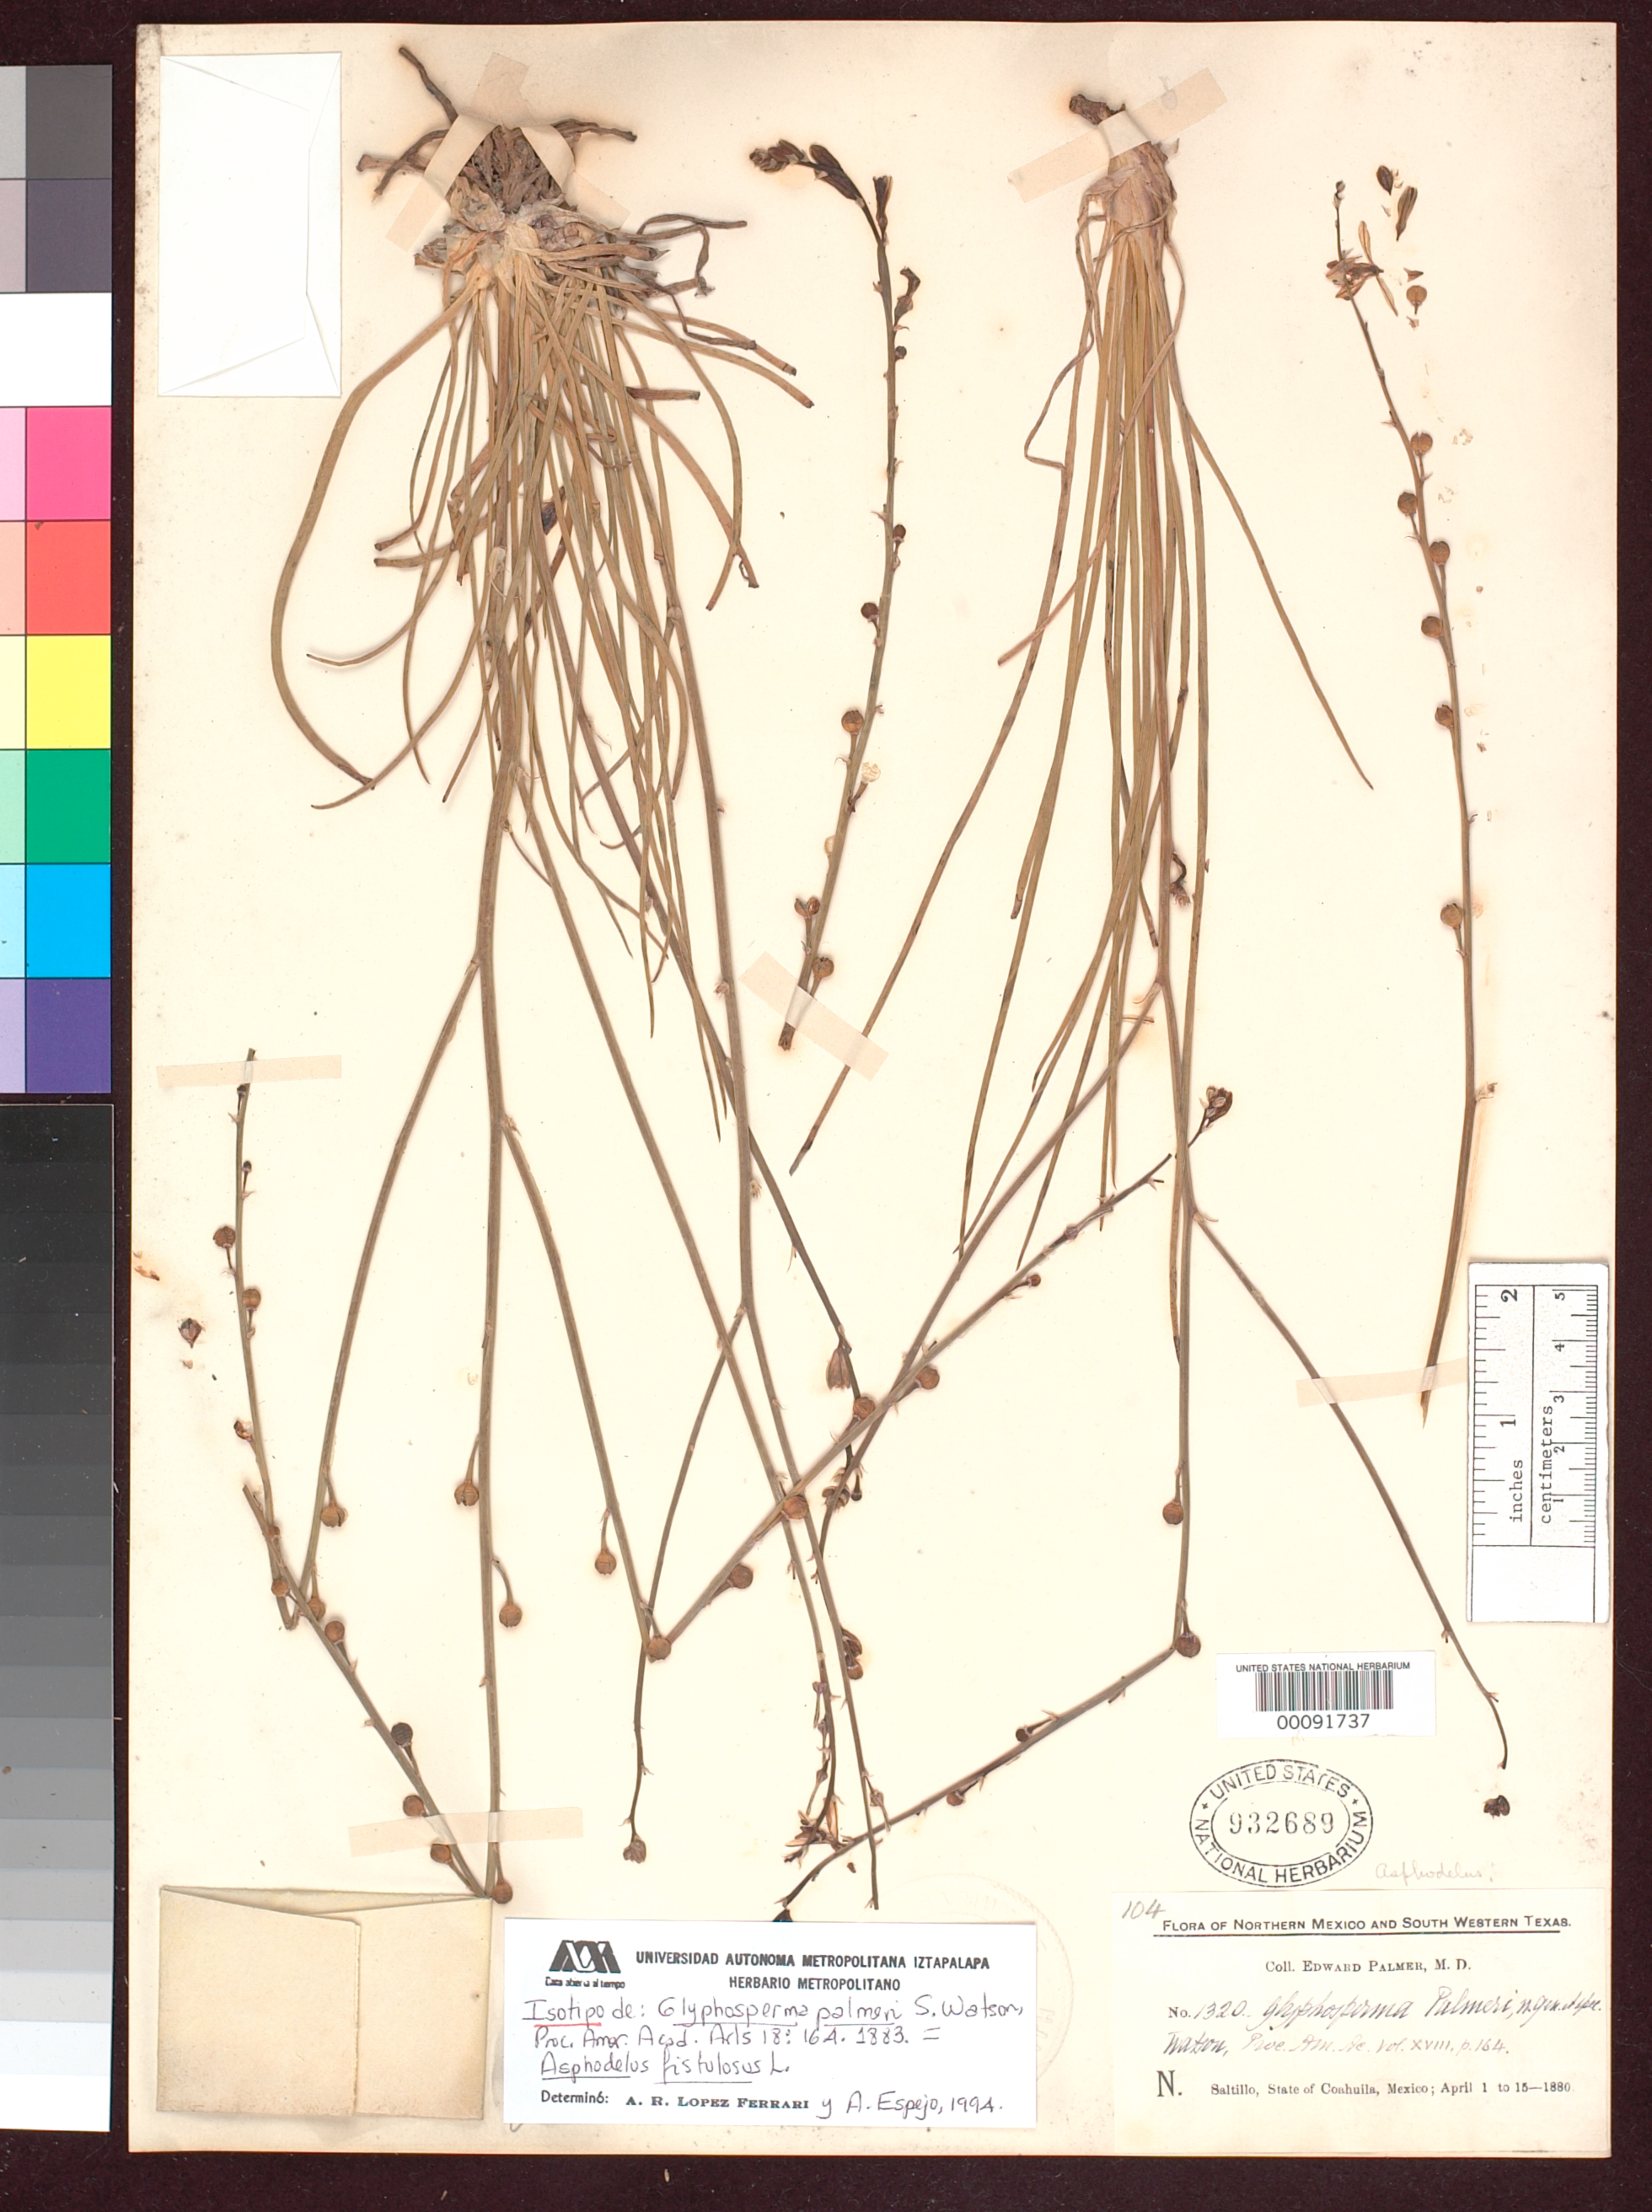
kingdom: Plantae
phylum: Tracheophyta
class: Liliopsida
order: Asparagales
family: Asphodelaceae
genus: Glyphosperma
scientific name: Glyphosperma palmeri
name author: S. Watson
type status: Isotype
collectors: E. Palmer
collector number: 1320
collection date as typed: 01 Apr 1880 to 15 Apr 1880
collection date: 1880-04-01/1880-04-15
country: Mexico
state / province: Coahuila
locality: Saltillo.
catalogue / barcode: US 932689